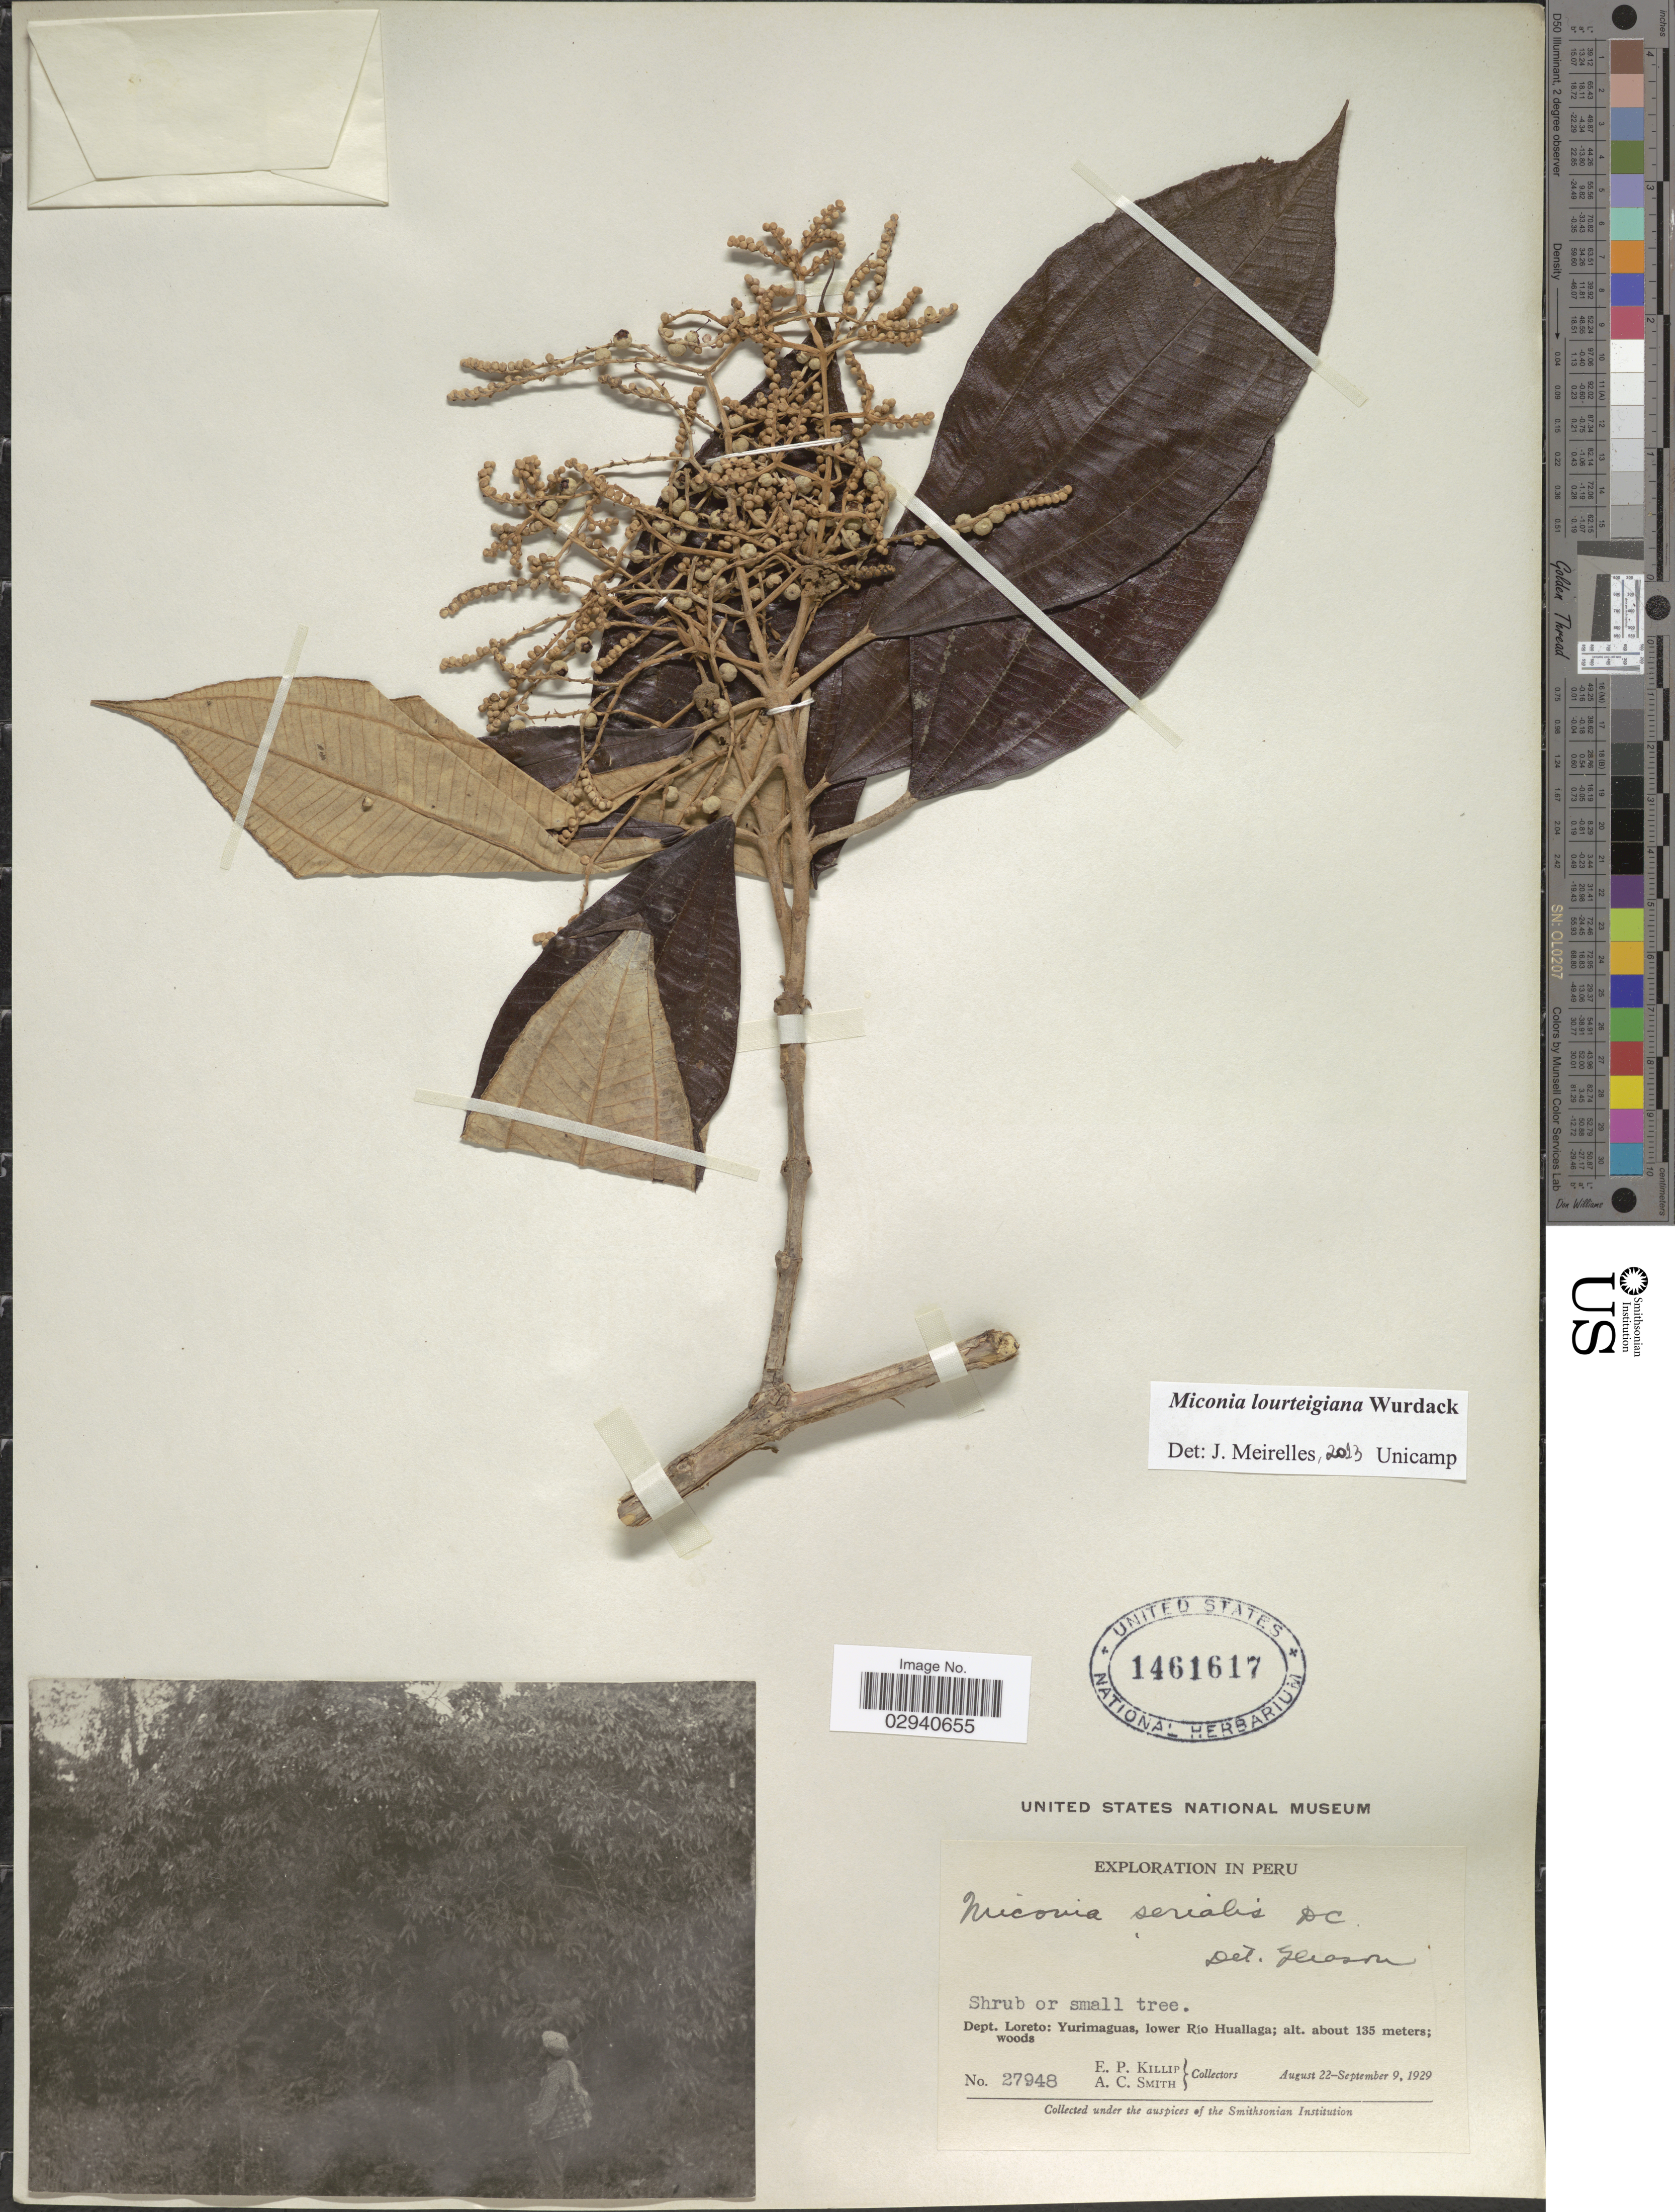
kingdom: Plantae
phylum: Tracheophyta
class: Magnoliopsida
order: Myrtales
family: Melastomataceae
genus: Miconia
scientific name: Miconia lourteigiana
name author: Wurdack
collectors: E. P. Killip & A. C. Smith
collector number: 27948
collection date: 1929-08-22/1929-09-09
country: Peru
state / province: Loreto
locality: Dept. Loreto: Yurimaguas, lower Río Huallaga.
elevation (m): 135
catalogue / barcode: US 1461617